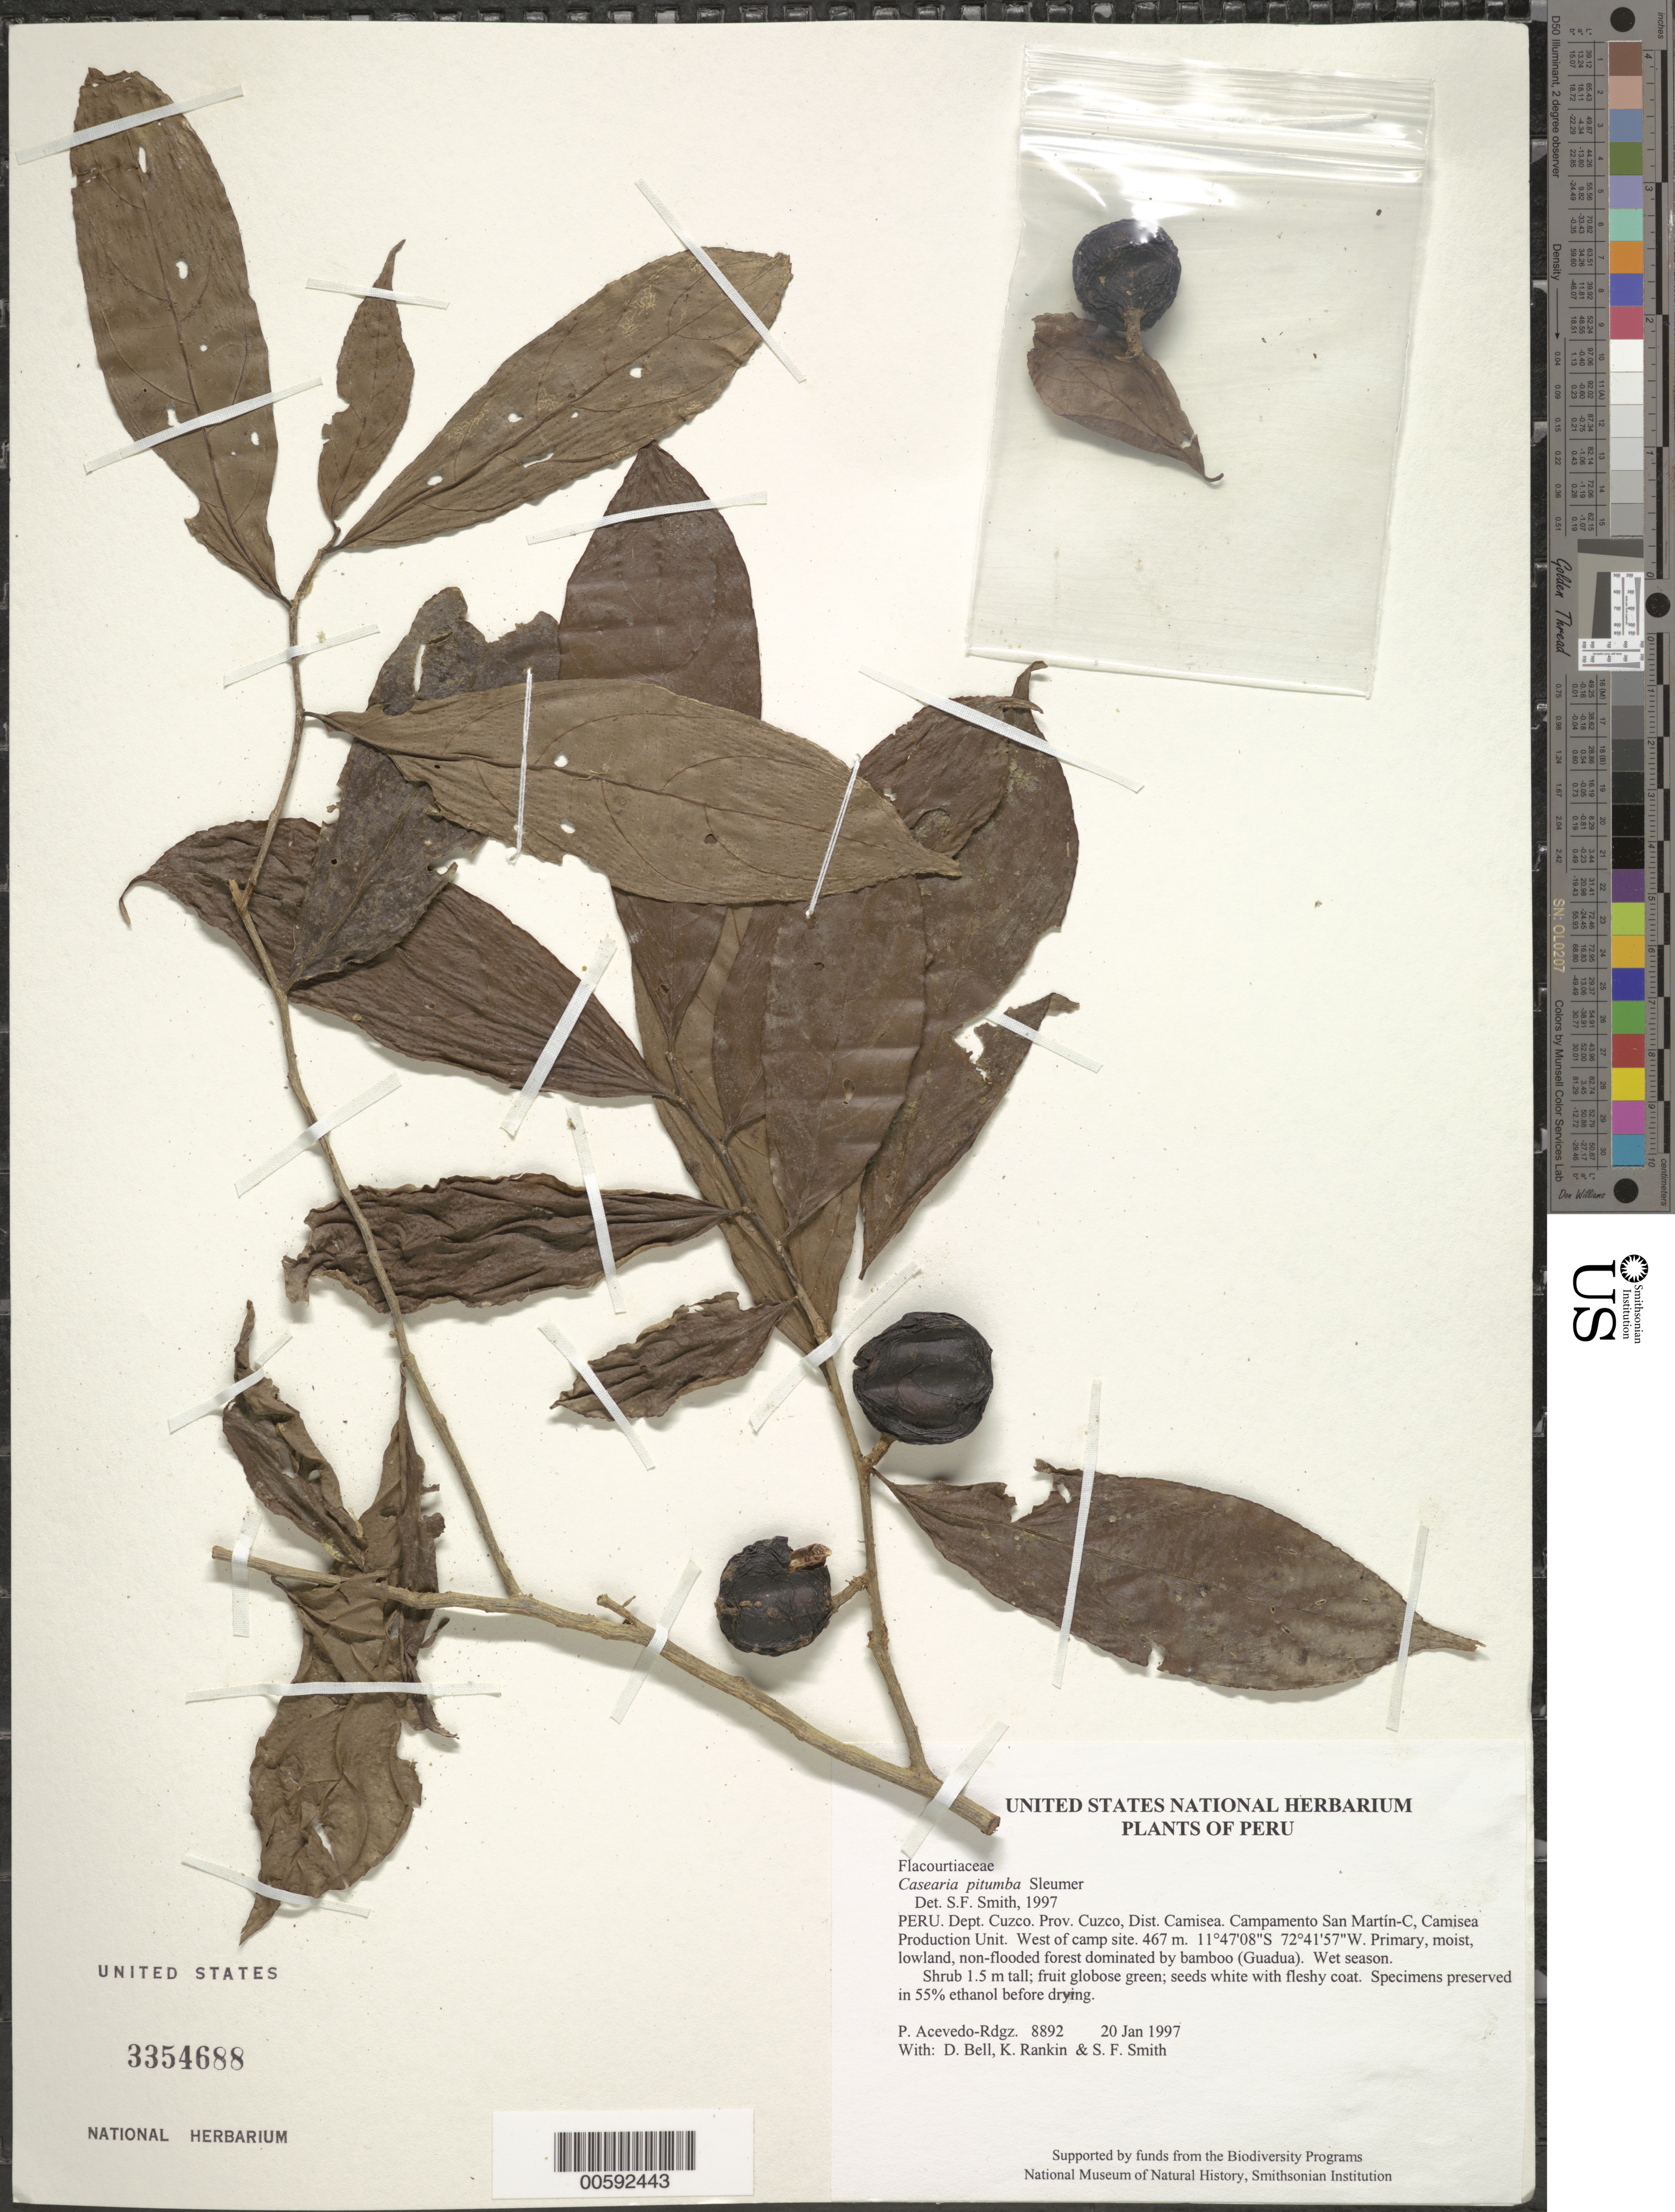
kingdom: Plantae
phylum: Tracheophyta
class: Magnoliopsida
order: Malpighiales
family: Salicaceae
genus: Casearia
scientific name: Casearia pitumba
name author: Sleumer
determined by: Smith, Stephen F., (US), NMNH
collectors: P. Acevedo-Rodr., D. A. Bell, K. B. Rankin & S.F. Smith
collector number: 8892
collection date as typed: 20 Jan 1997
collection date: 1997-01-20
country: Peru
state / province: Cusco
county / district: Cusco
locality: Districto Camisea, Campamento San Martín-C, Camisea Production Unit. West of camp site.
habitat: Primary, moist, lowland, non-flooded forest dominated by bamboo (Guadua). Wet season.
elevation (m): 467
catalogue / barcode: US 3354688